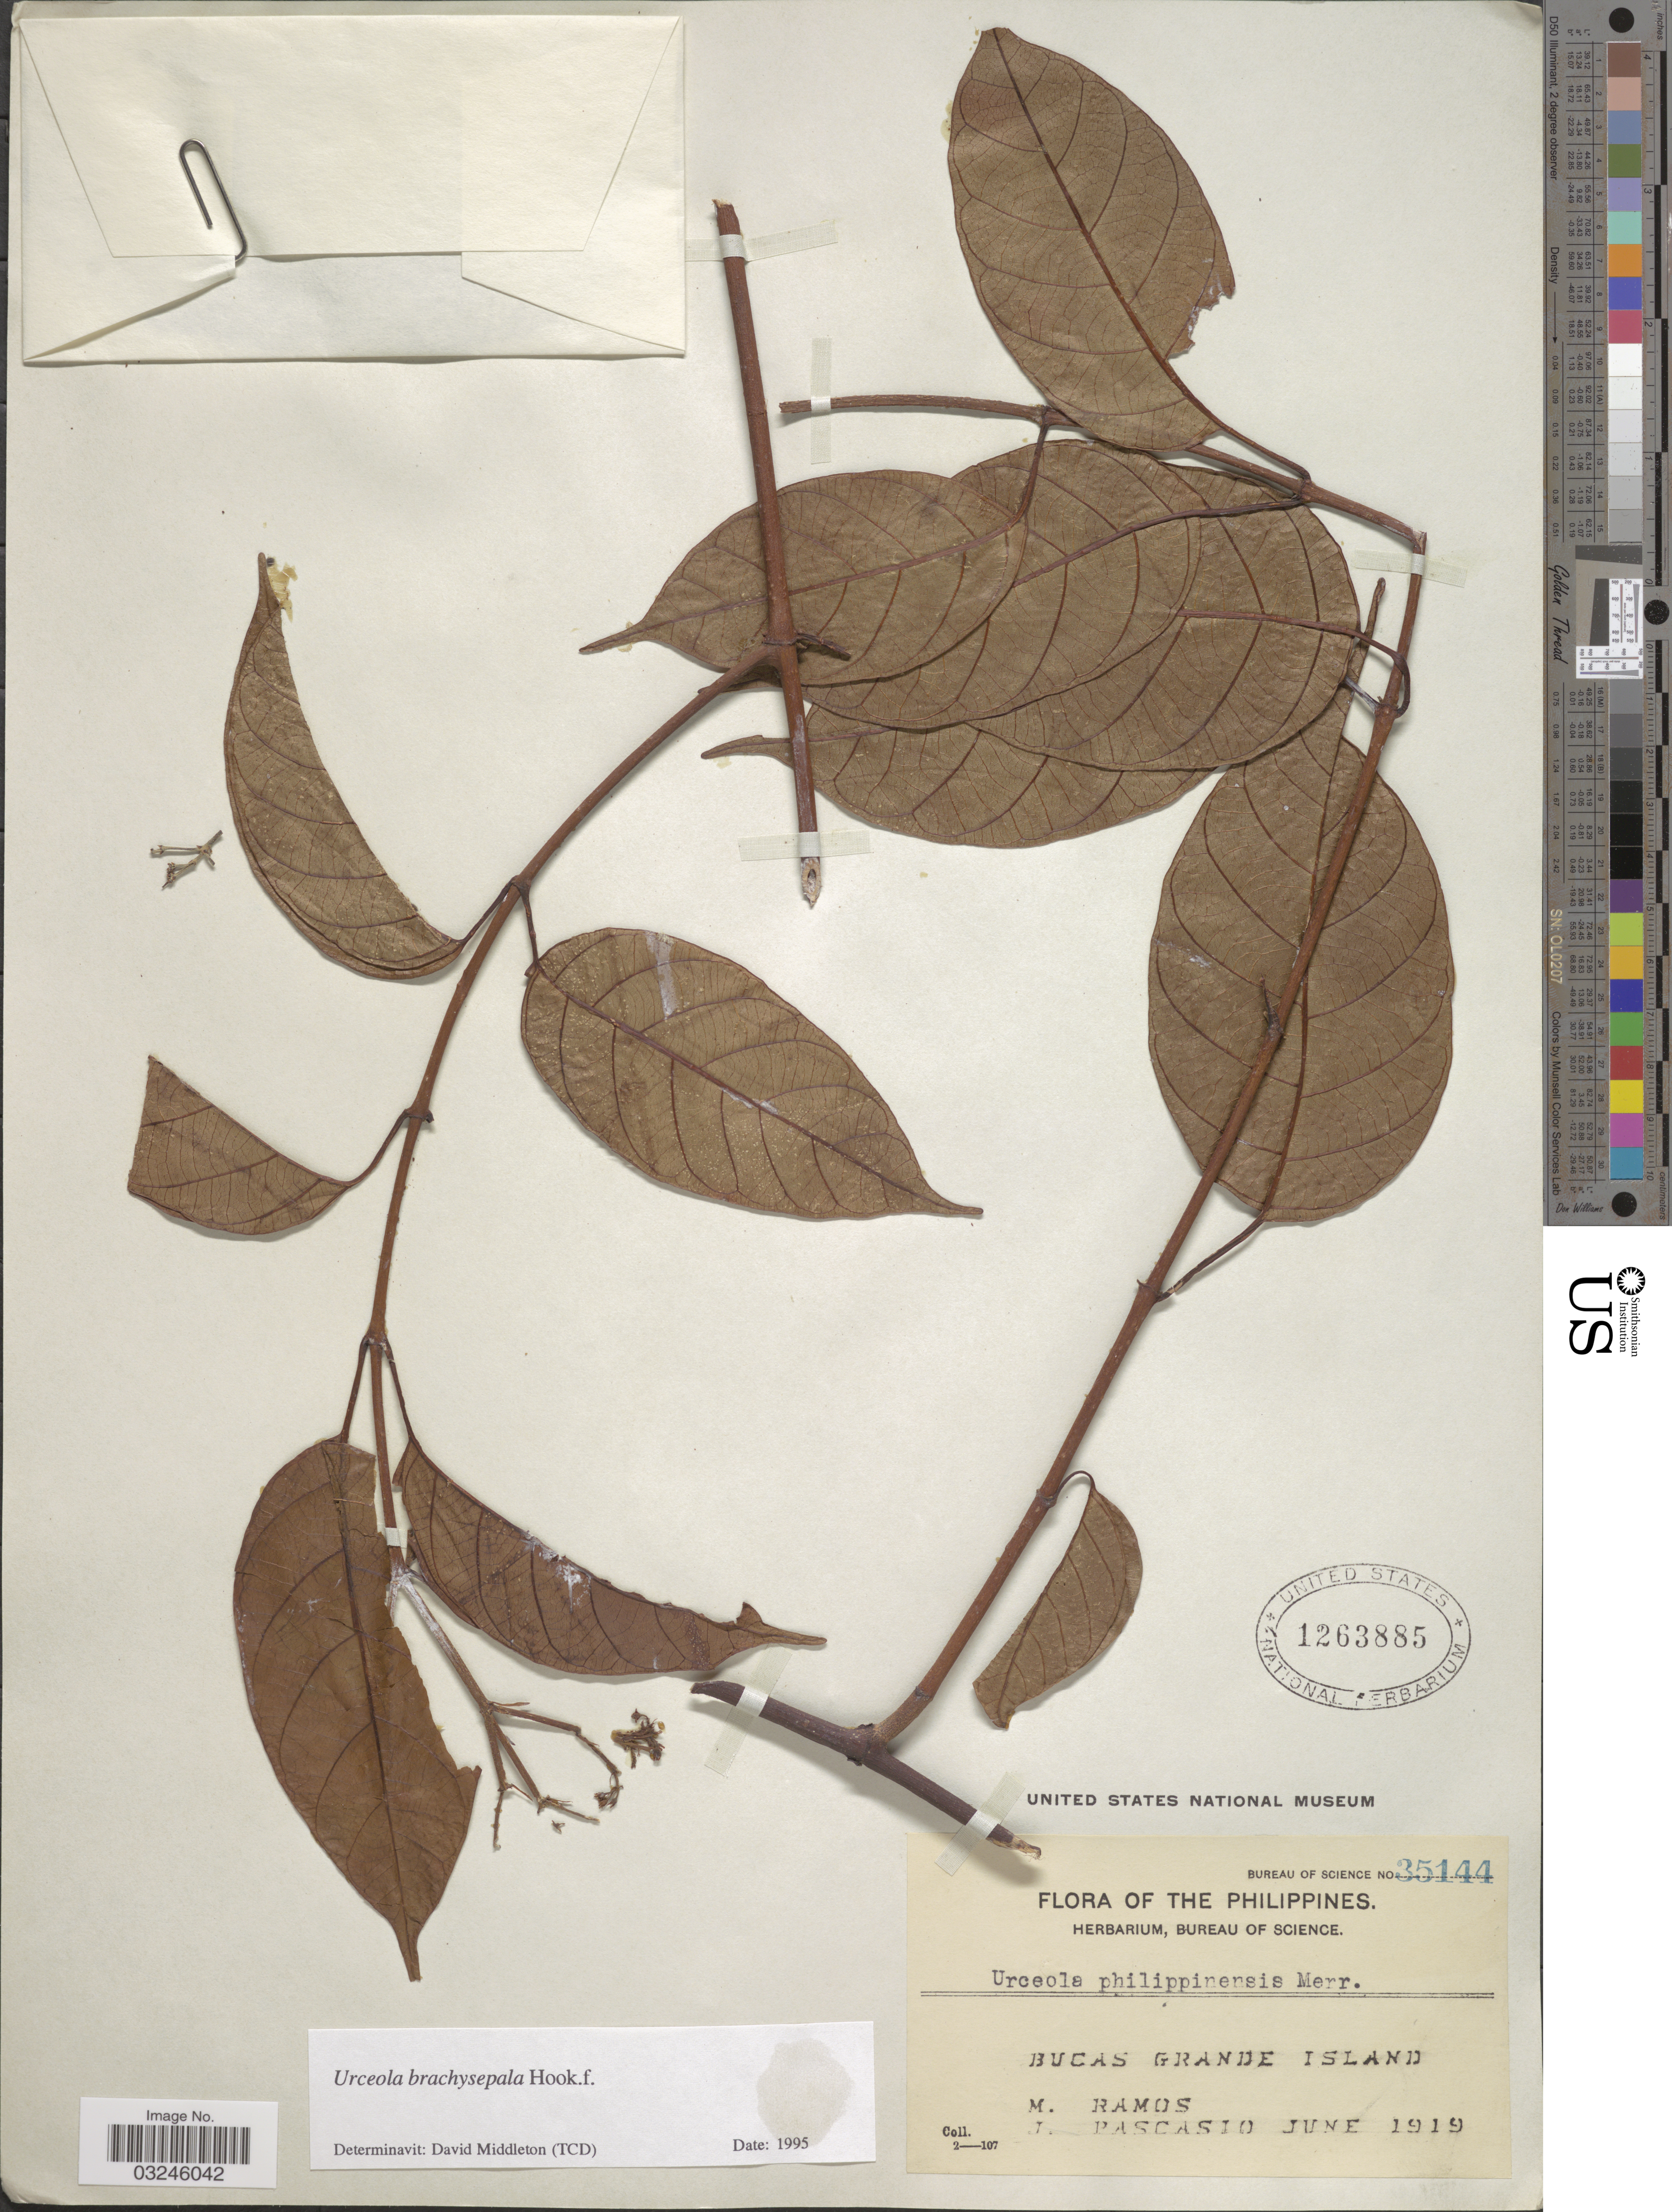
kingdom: Plantae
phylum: Tracheophyta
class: Magnoliopsida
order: Gentianales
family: Apocynaceae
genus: Urceola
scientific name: Urceola brachysepala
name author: Hook. f.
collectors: M. Ramos & J. Pascasio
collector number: Bureau of Science 35144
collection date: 1919-06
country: Philippines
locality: Bucas Grande Island.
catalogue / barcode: US 1263885